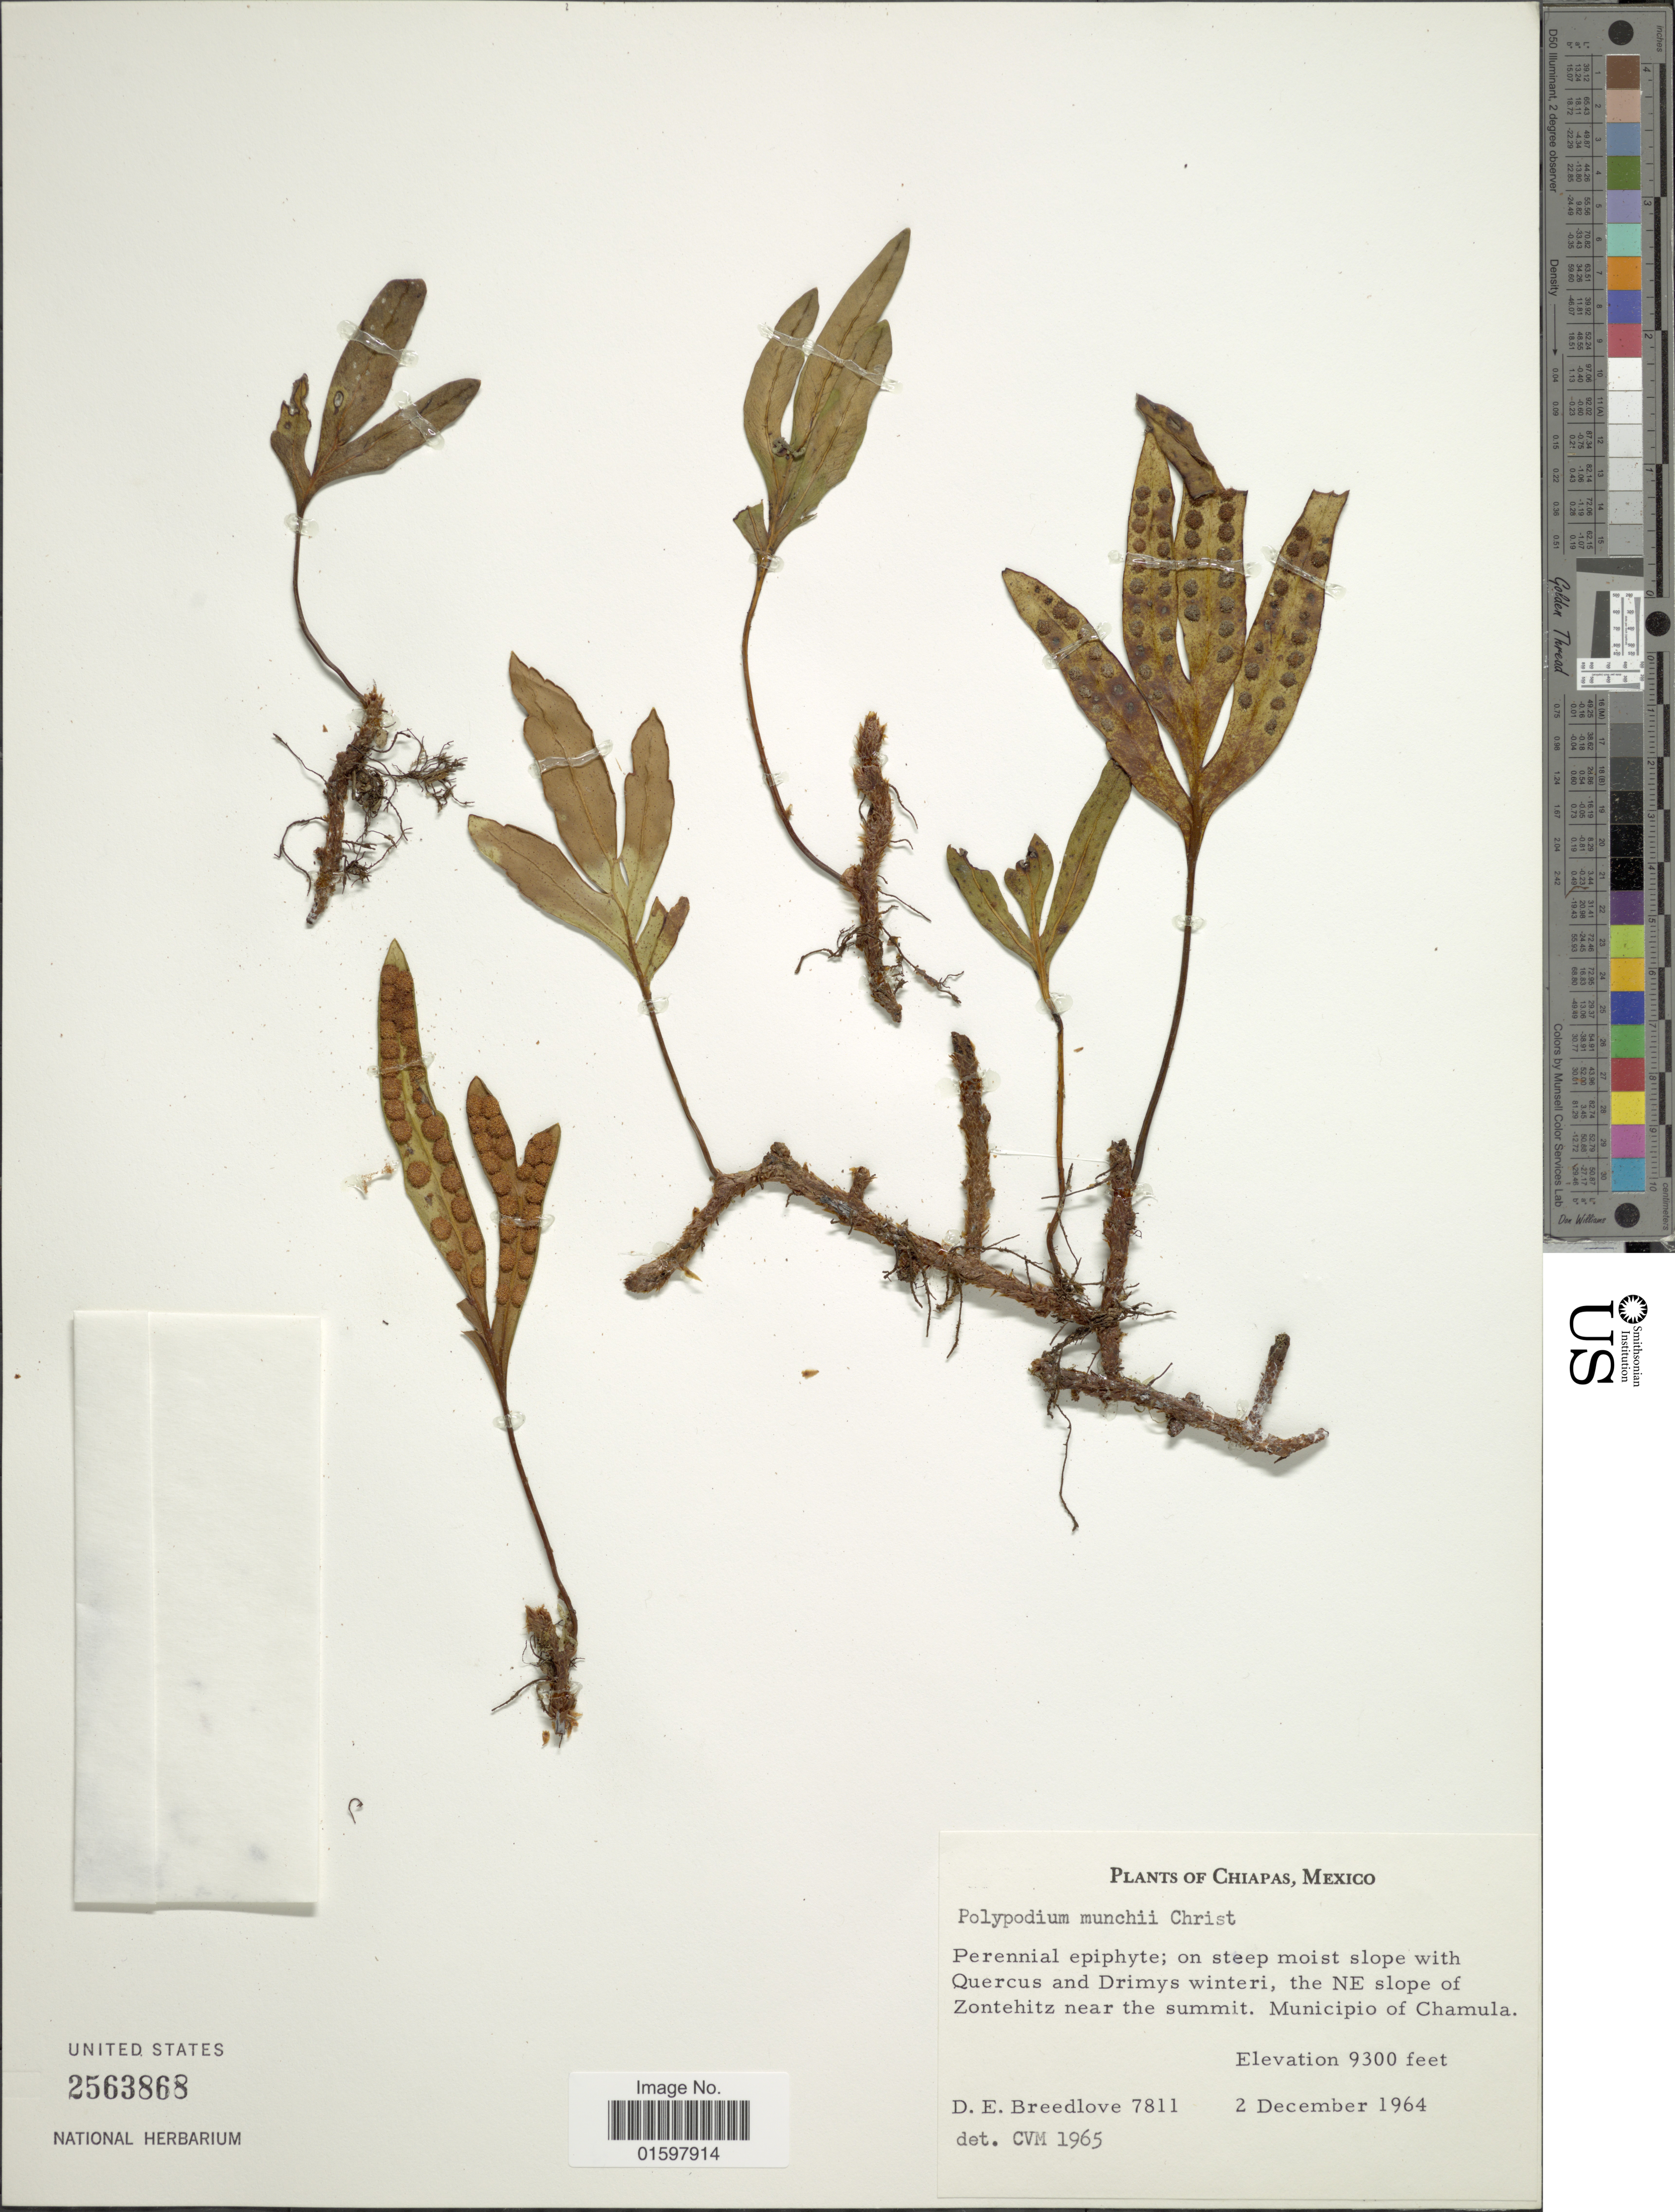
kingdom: Plantae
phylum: Tracheophyta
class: Polypodiopsida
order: Polypodiales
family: Polypodiaceae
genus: Pleopeltis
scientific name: Pleopeltis muenchii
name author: (Christ) A.R. Sm.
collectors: D. E. Breedlove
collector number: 7811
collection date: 1964-12-02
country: Mexico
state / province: Chiapas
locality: On steep slope with Quercus and Drimy's winteri, the NE slope of Zontehitz near the summit. Municipio of Chamula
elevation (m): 2835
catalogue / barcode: US 2563868